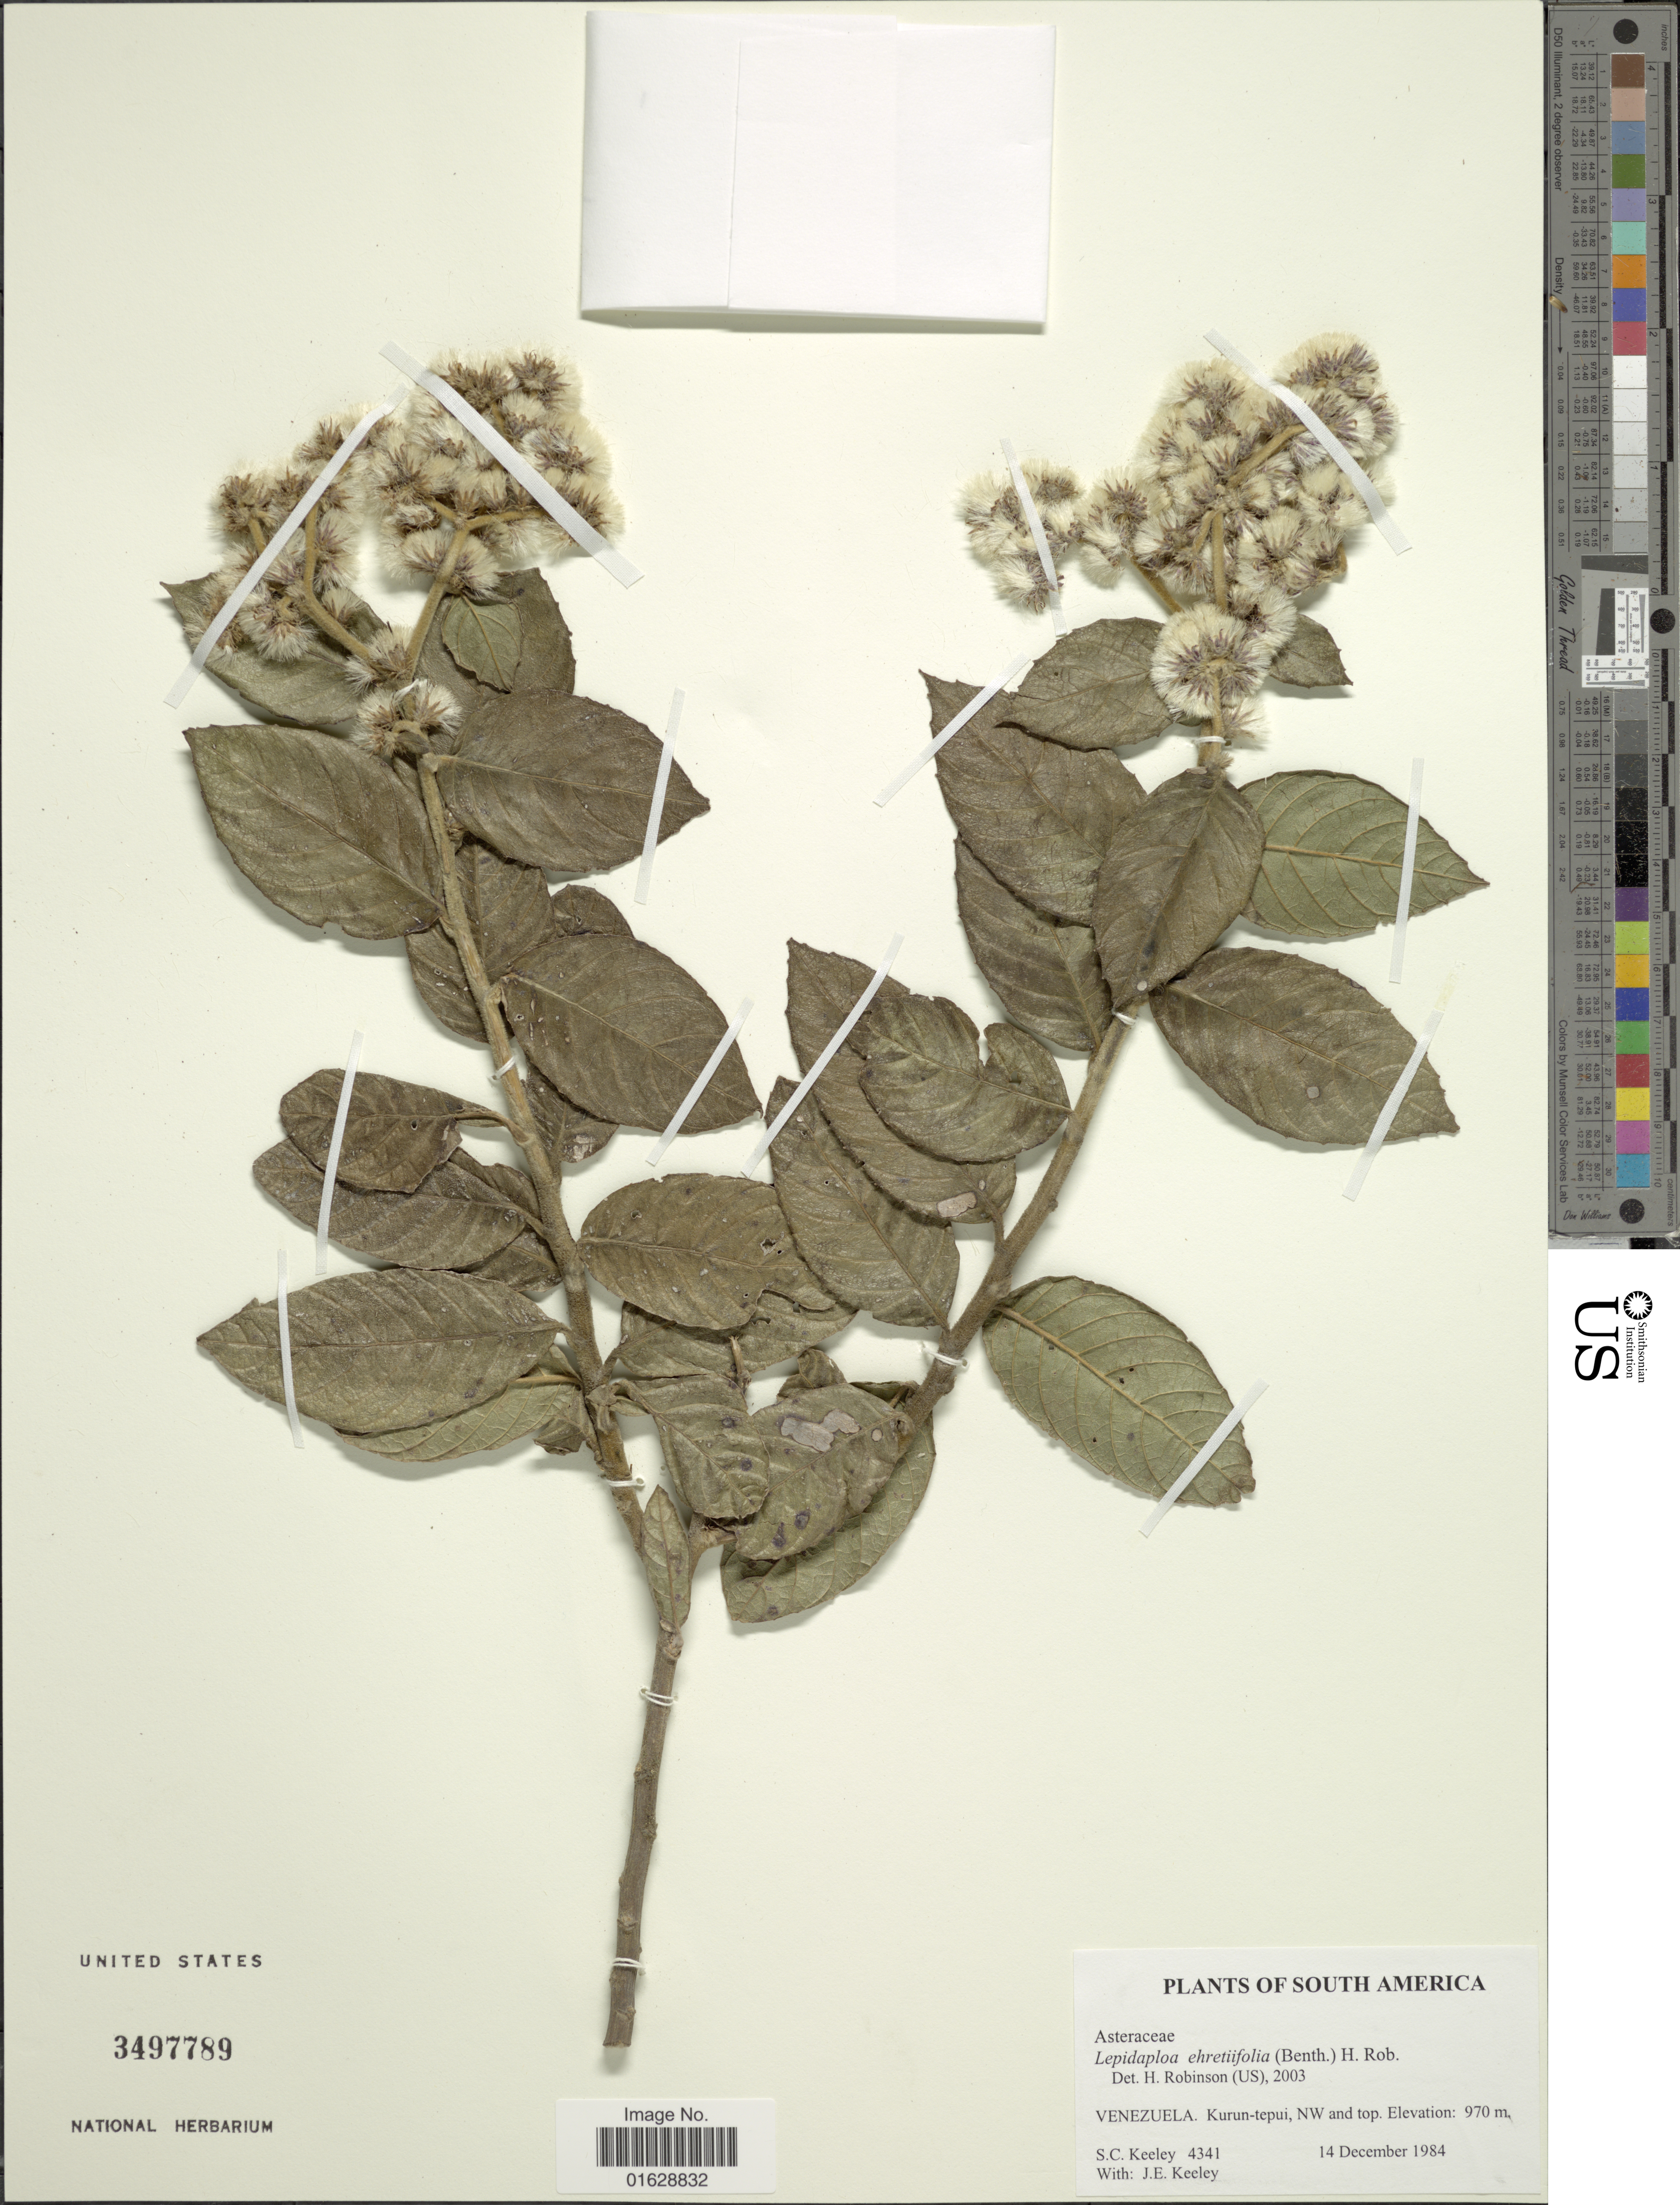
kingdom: Plantae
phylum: Tracheophyta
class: Magnoliopsida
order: Asterales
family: Asteraceae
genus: Lepidaploa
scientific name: Lepidaploa ehretiifolia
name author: (Benth.) H. Rob.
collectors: S. C. Keeley & J. E. Keeley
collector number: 4341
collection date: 1984-12-14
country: Venezuela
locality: Kurun-tepui, NW and top.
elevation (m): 970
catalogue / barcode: US 3497789